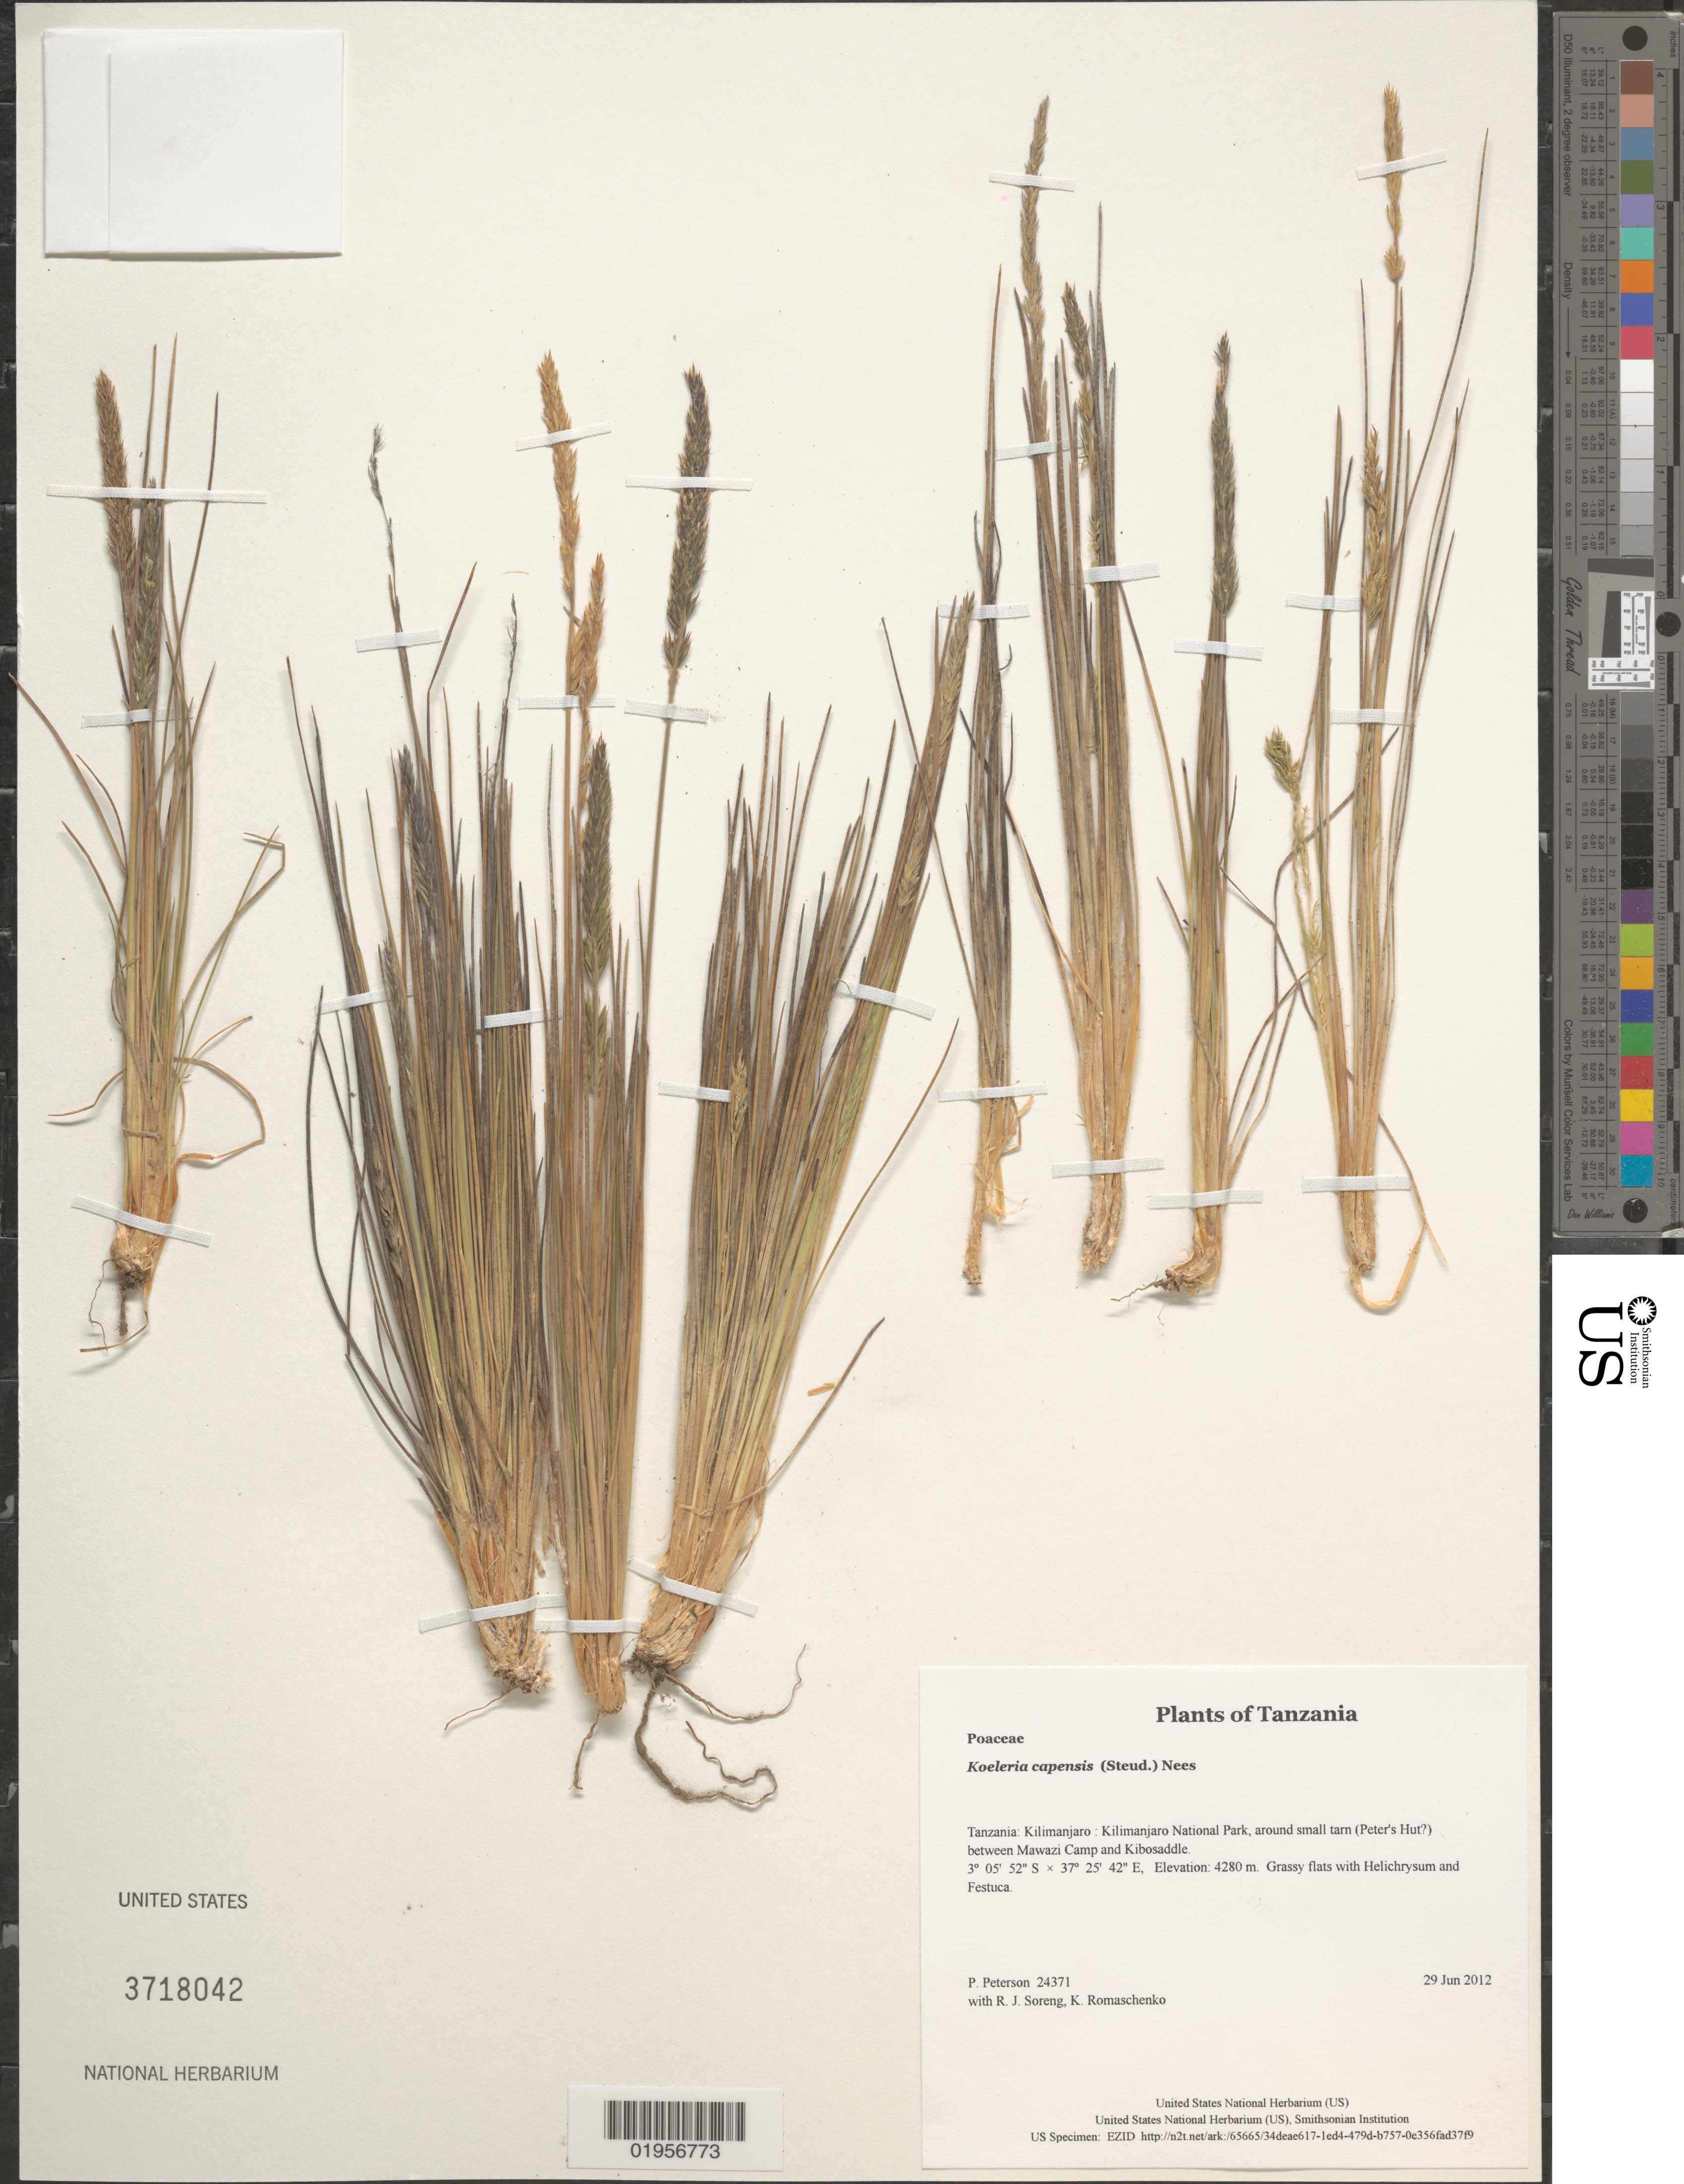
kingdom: Plantae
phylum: Tracheophyta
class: Liliopsida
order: Poales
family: Poaceae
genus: Koeleria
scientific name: Koeleria capensis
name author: (Steud.) Nees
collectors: P. M. Peterson, R. J. Soreng & K. Romaschenko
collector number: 24371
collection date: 2012-06-29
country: Tanzania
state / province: Kilimanjaro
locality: Kilimanjaro National Park, around small tarn (Peter's Hut?) between Mawazi Camp and Kibosaddle.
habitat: Grassy flats with Helichrysum and Festuca.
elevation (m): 4280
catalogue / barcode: US 3718042